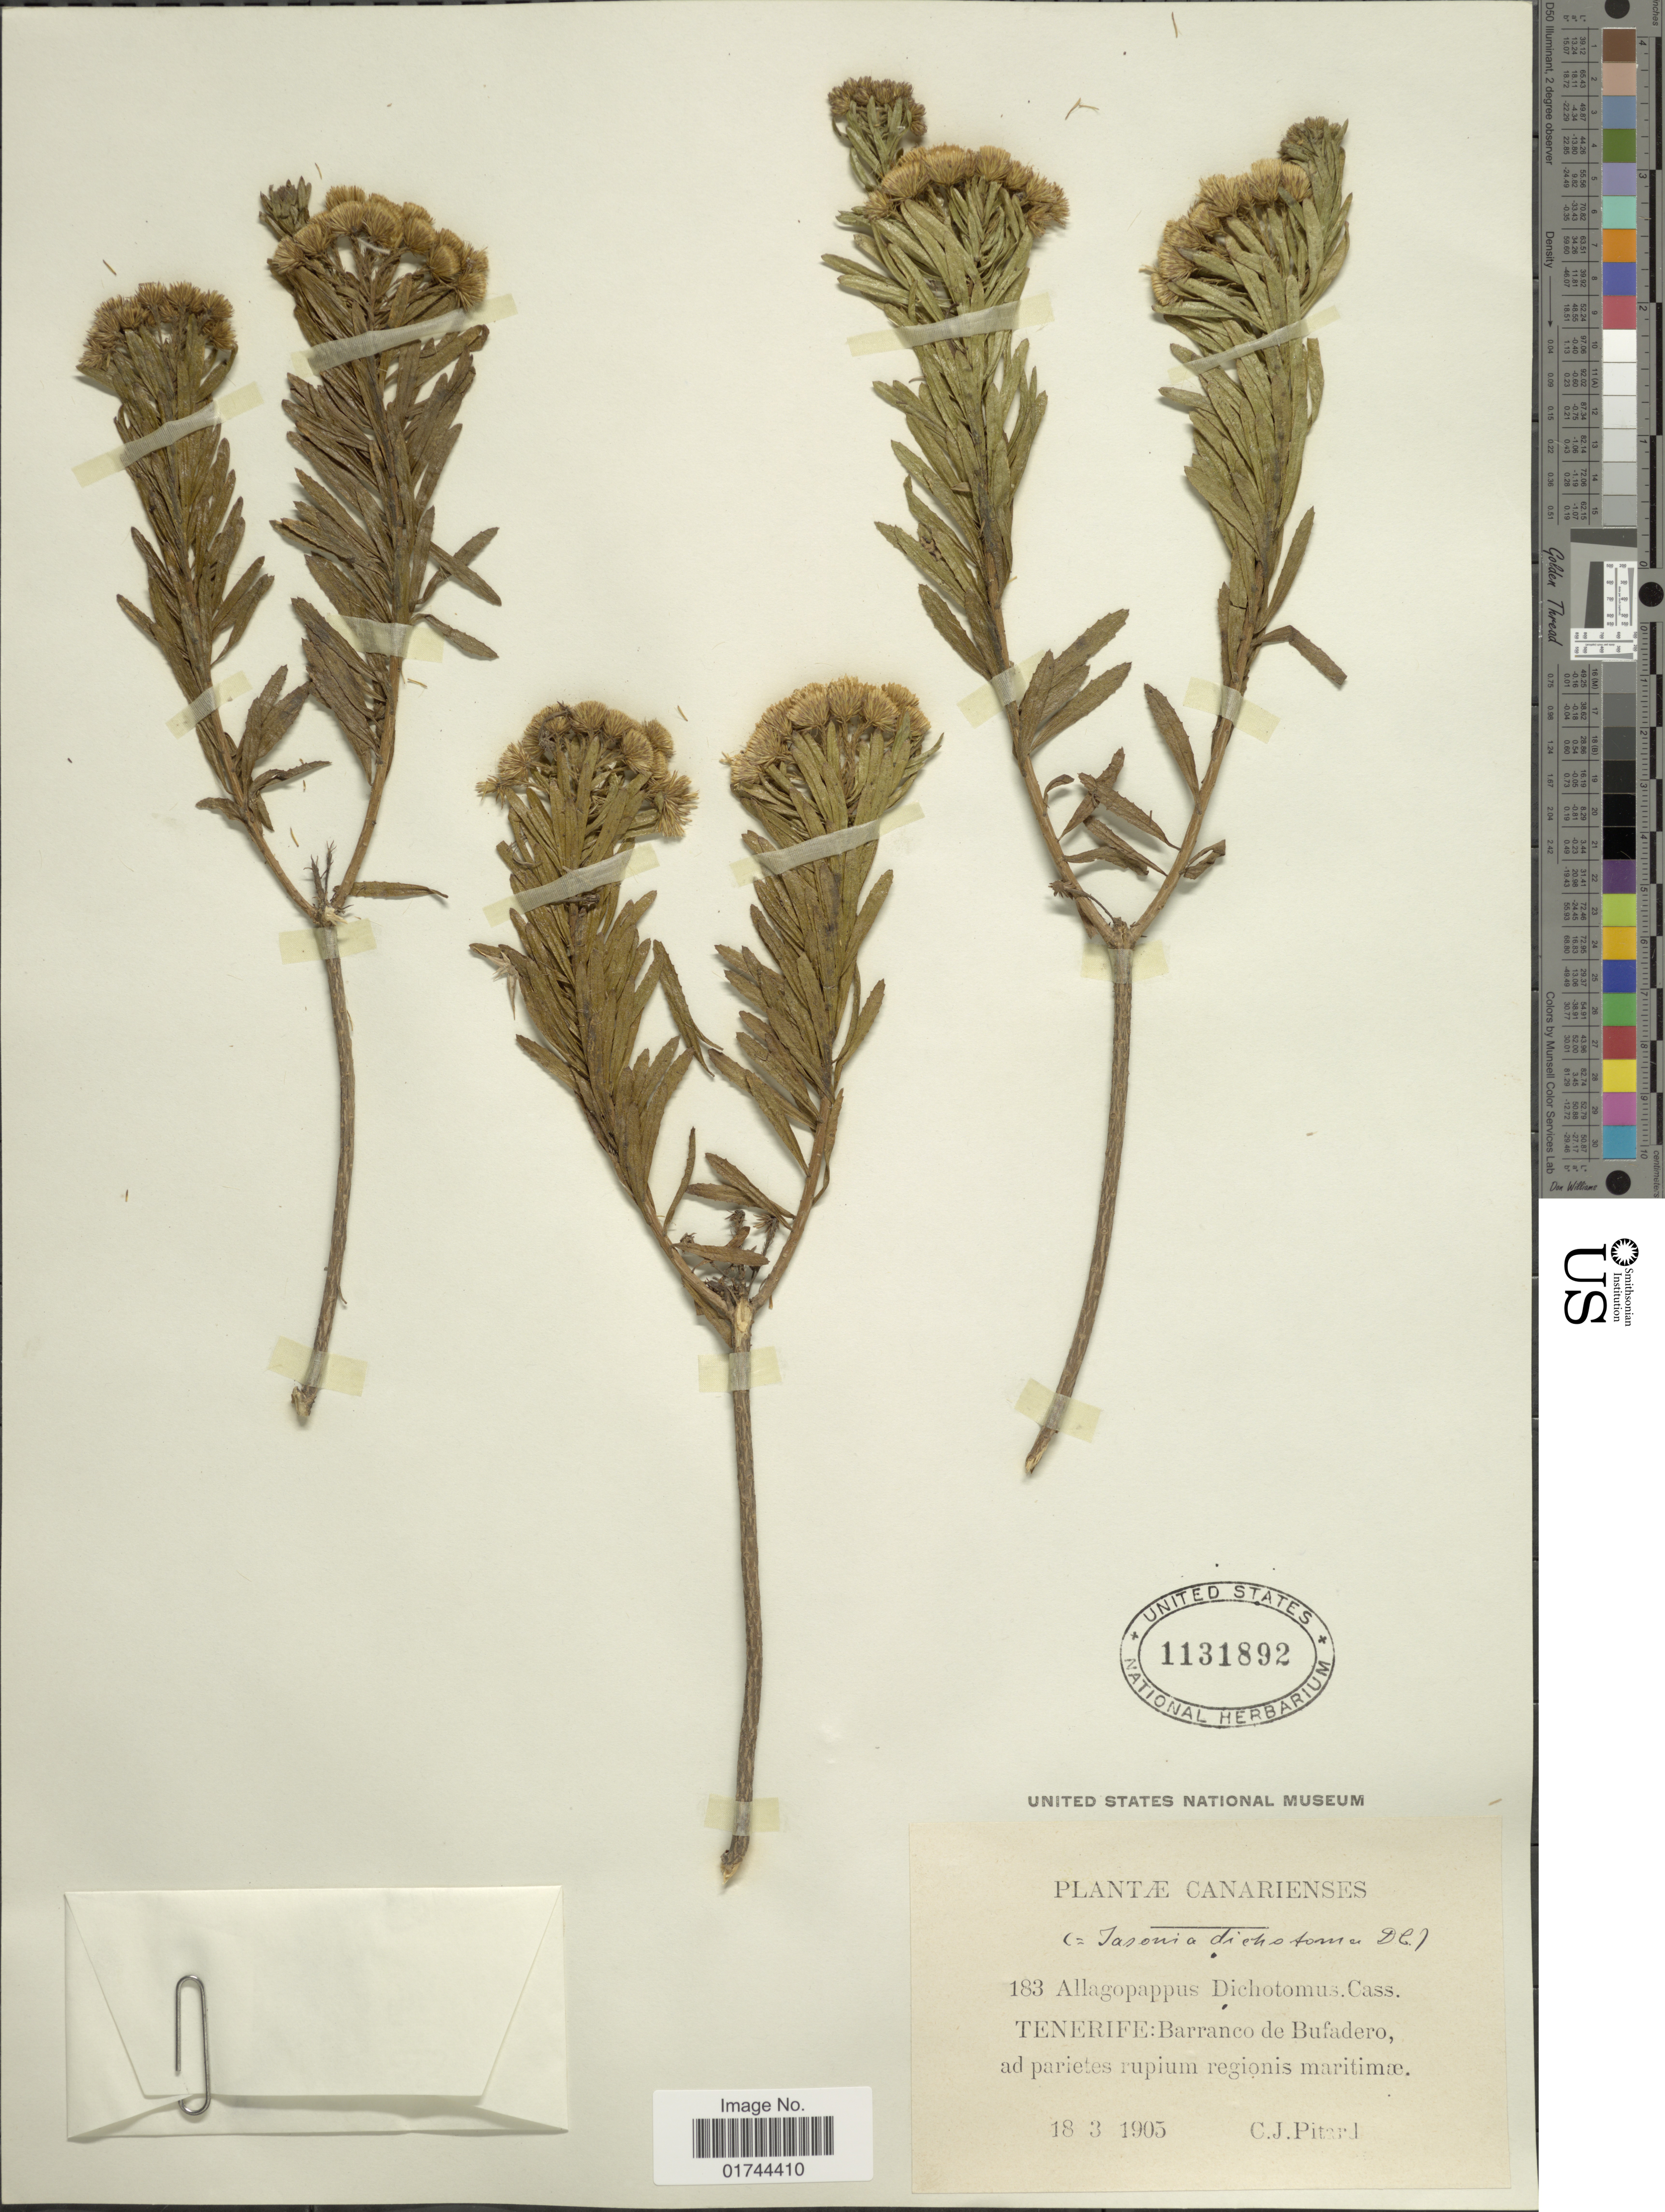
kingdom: Plantae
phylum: Tracheophyta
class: Magnoliopsida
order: Asterales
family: Asteraceae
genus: Allagopappus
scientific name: Allagopappus dichotomus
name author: Cass.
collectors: C. Pitard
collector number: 183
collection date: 1905-03-18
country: Spain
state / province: Canarias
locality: Tenerife: Barranco de Bufadero, ad parietes rupium regionis maritimae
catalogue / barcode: US 1131892